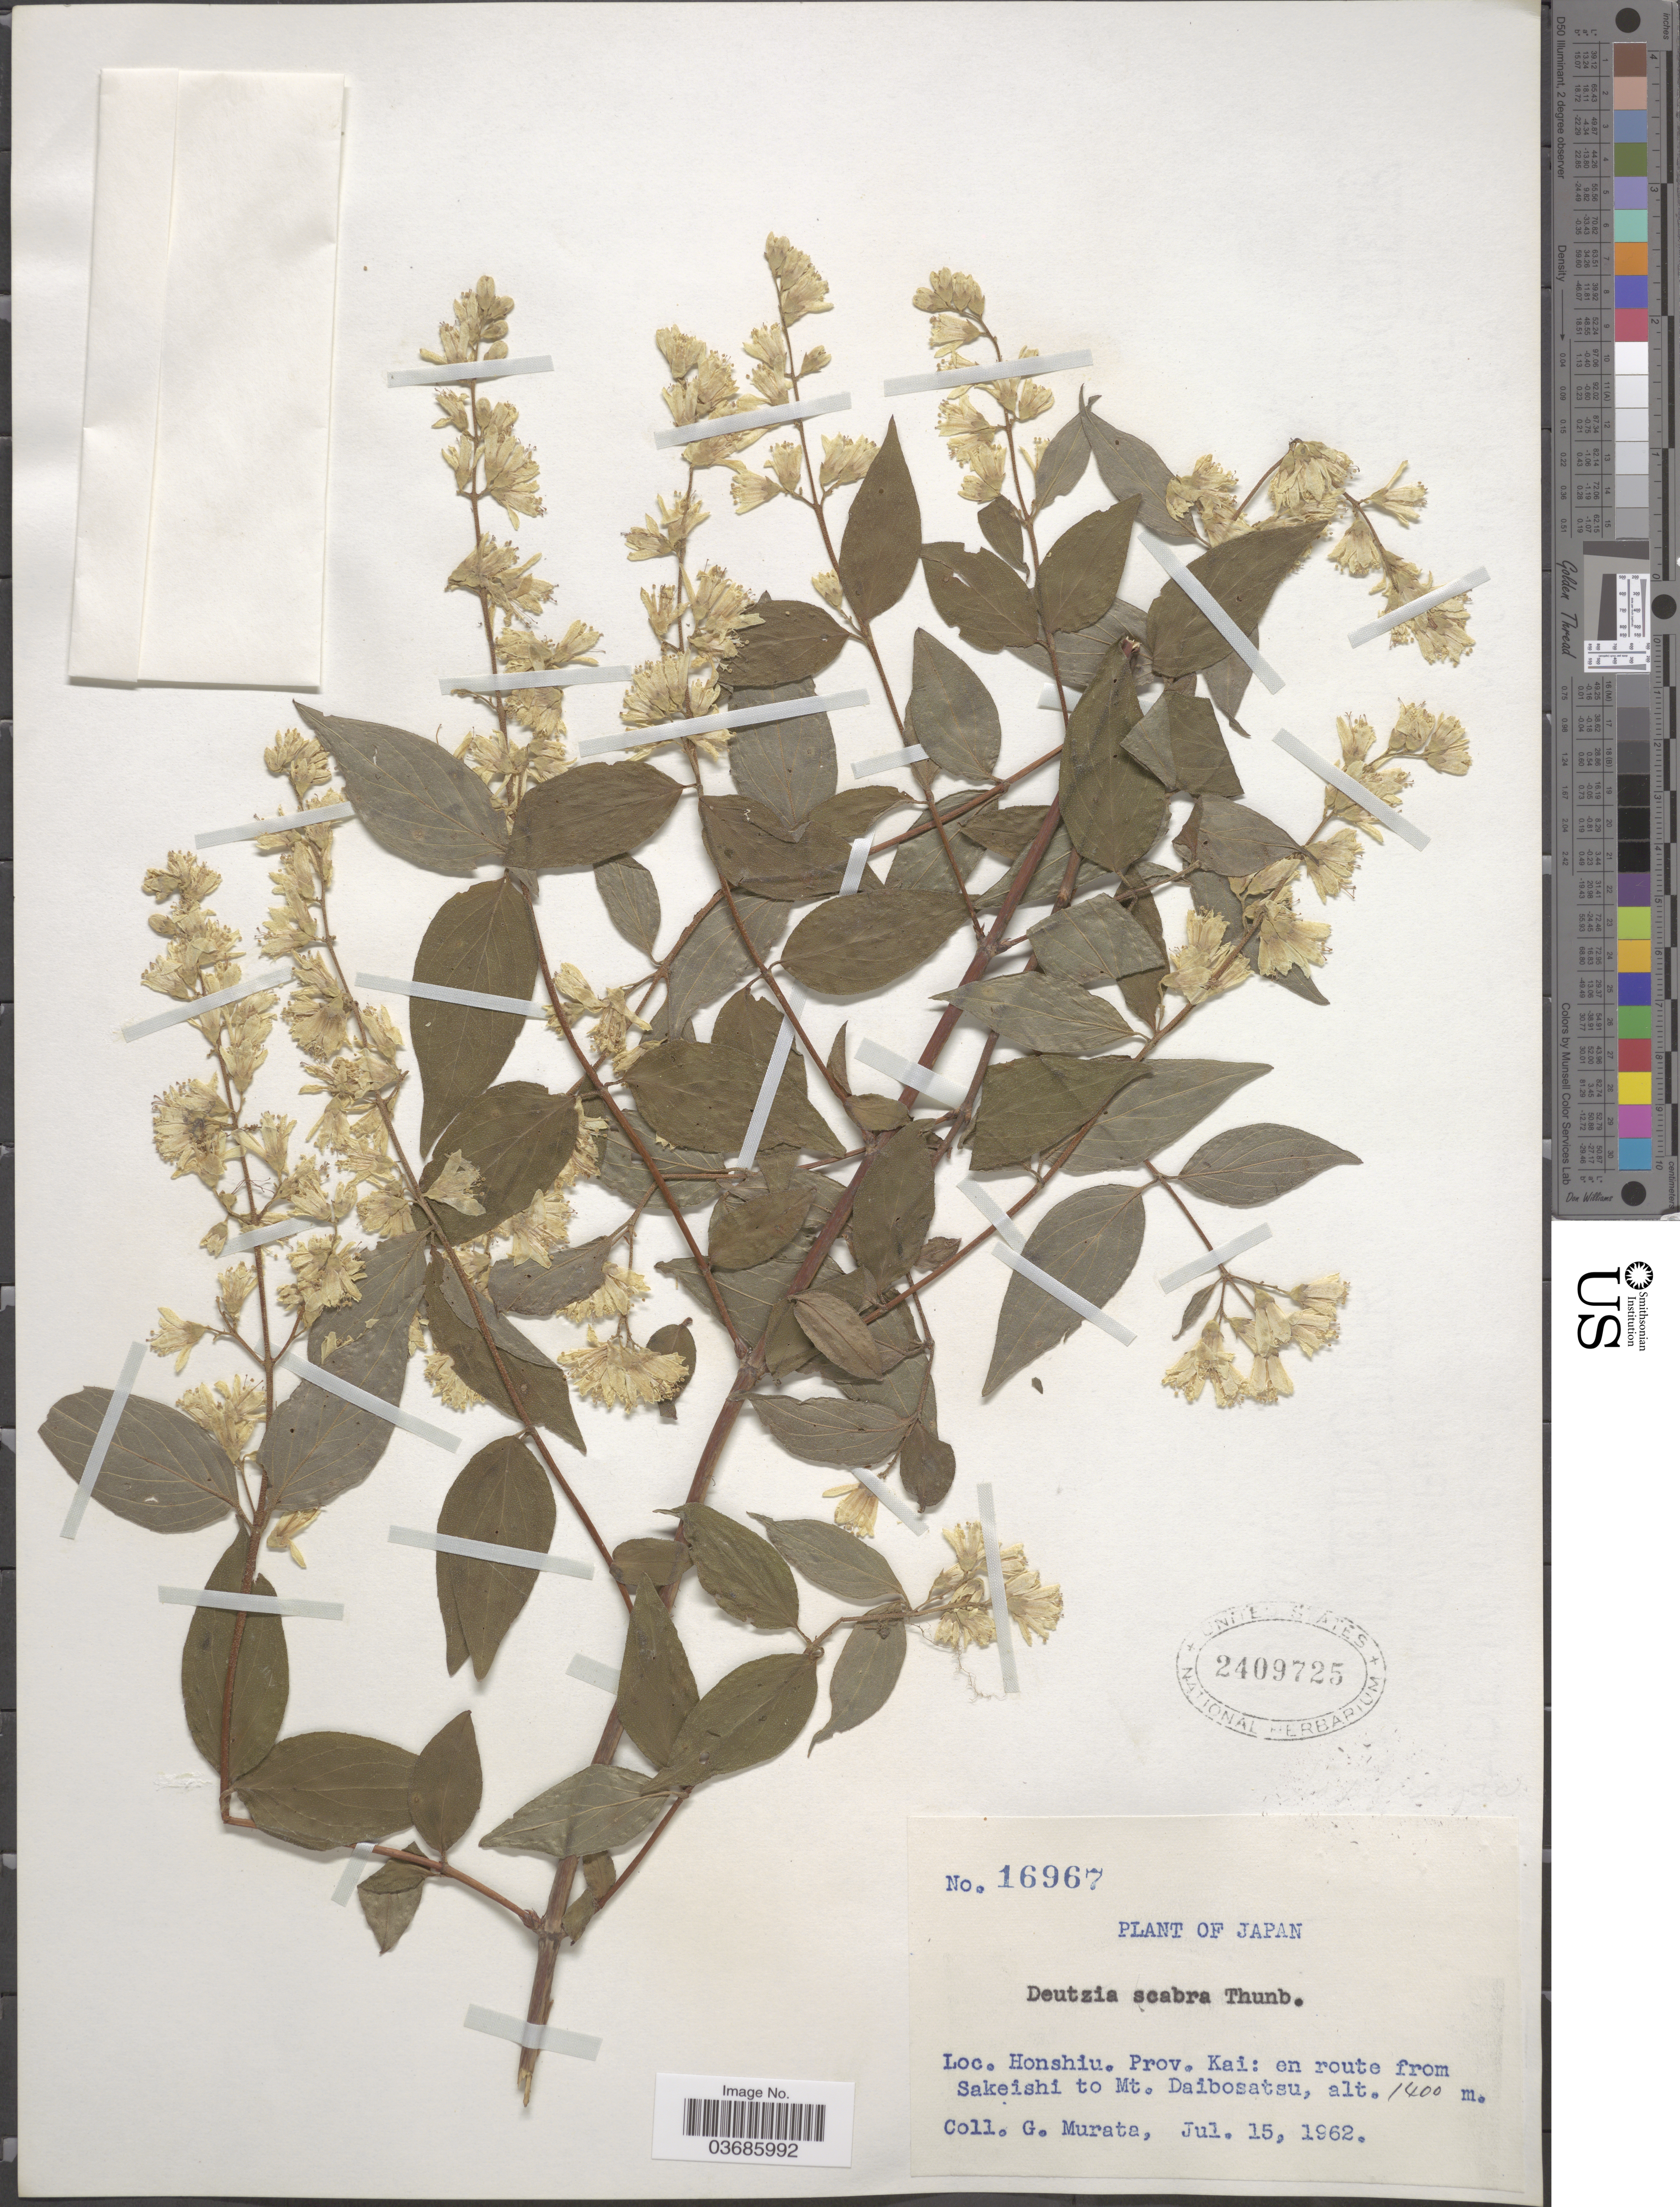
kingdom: Plantae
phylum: Tracheophyta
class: Magnoliopsida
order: Cornales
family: Hydrangeaceae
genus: Deutzia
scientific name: Deutzia scabra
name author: Thunb.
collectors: G. Murata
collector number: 16967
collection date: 1962-07-15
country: Japan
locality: Honshiu. Prov. Kai: en route from Sakeishi to Mt. Daibosatsu.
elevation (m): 1400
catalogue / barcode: US 2409725